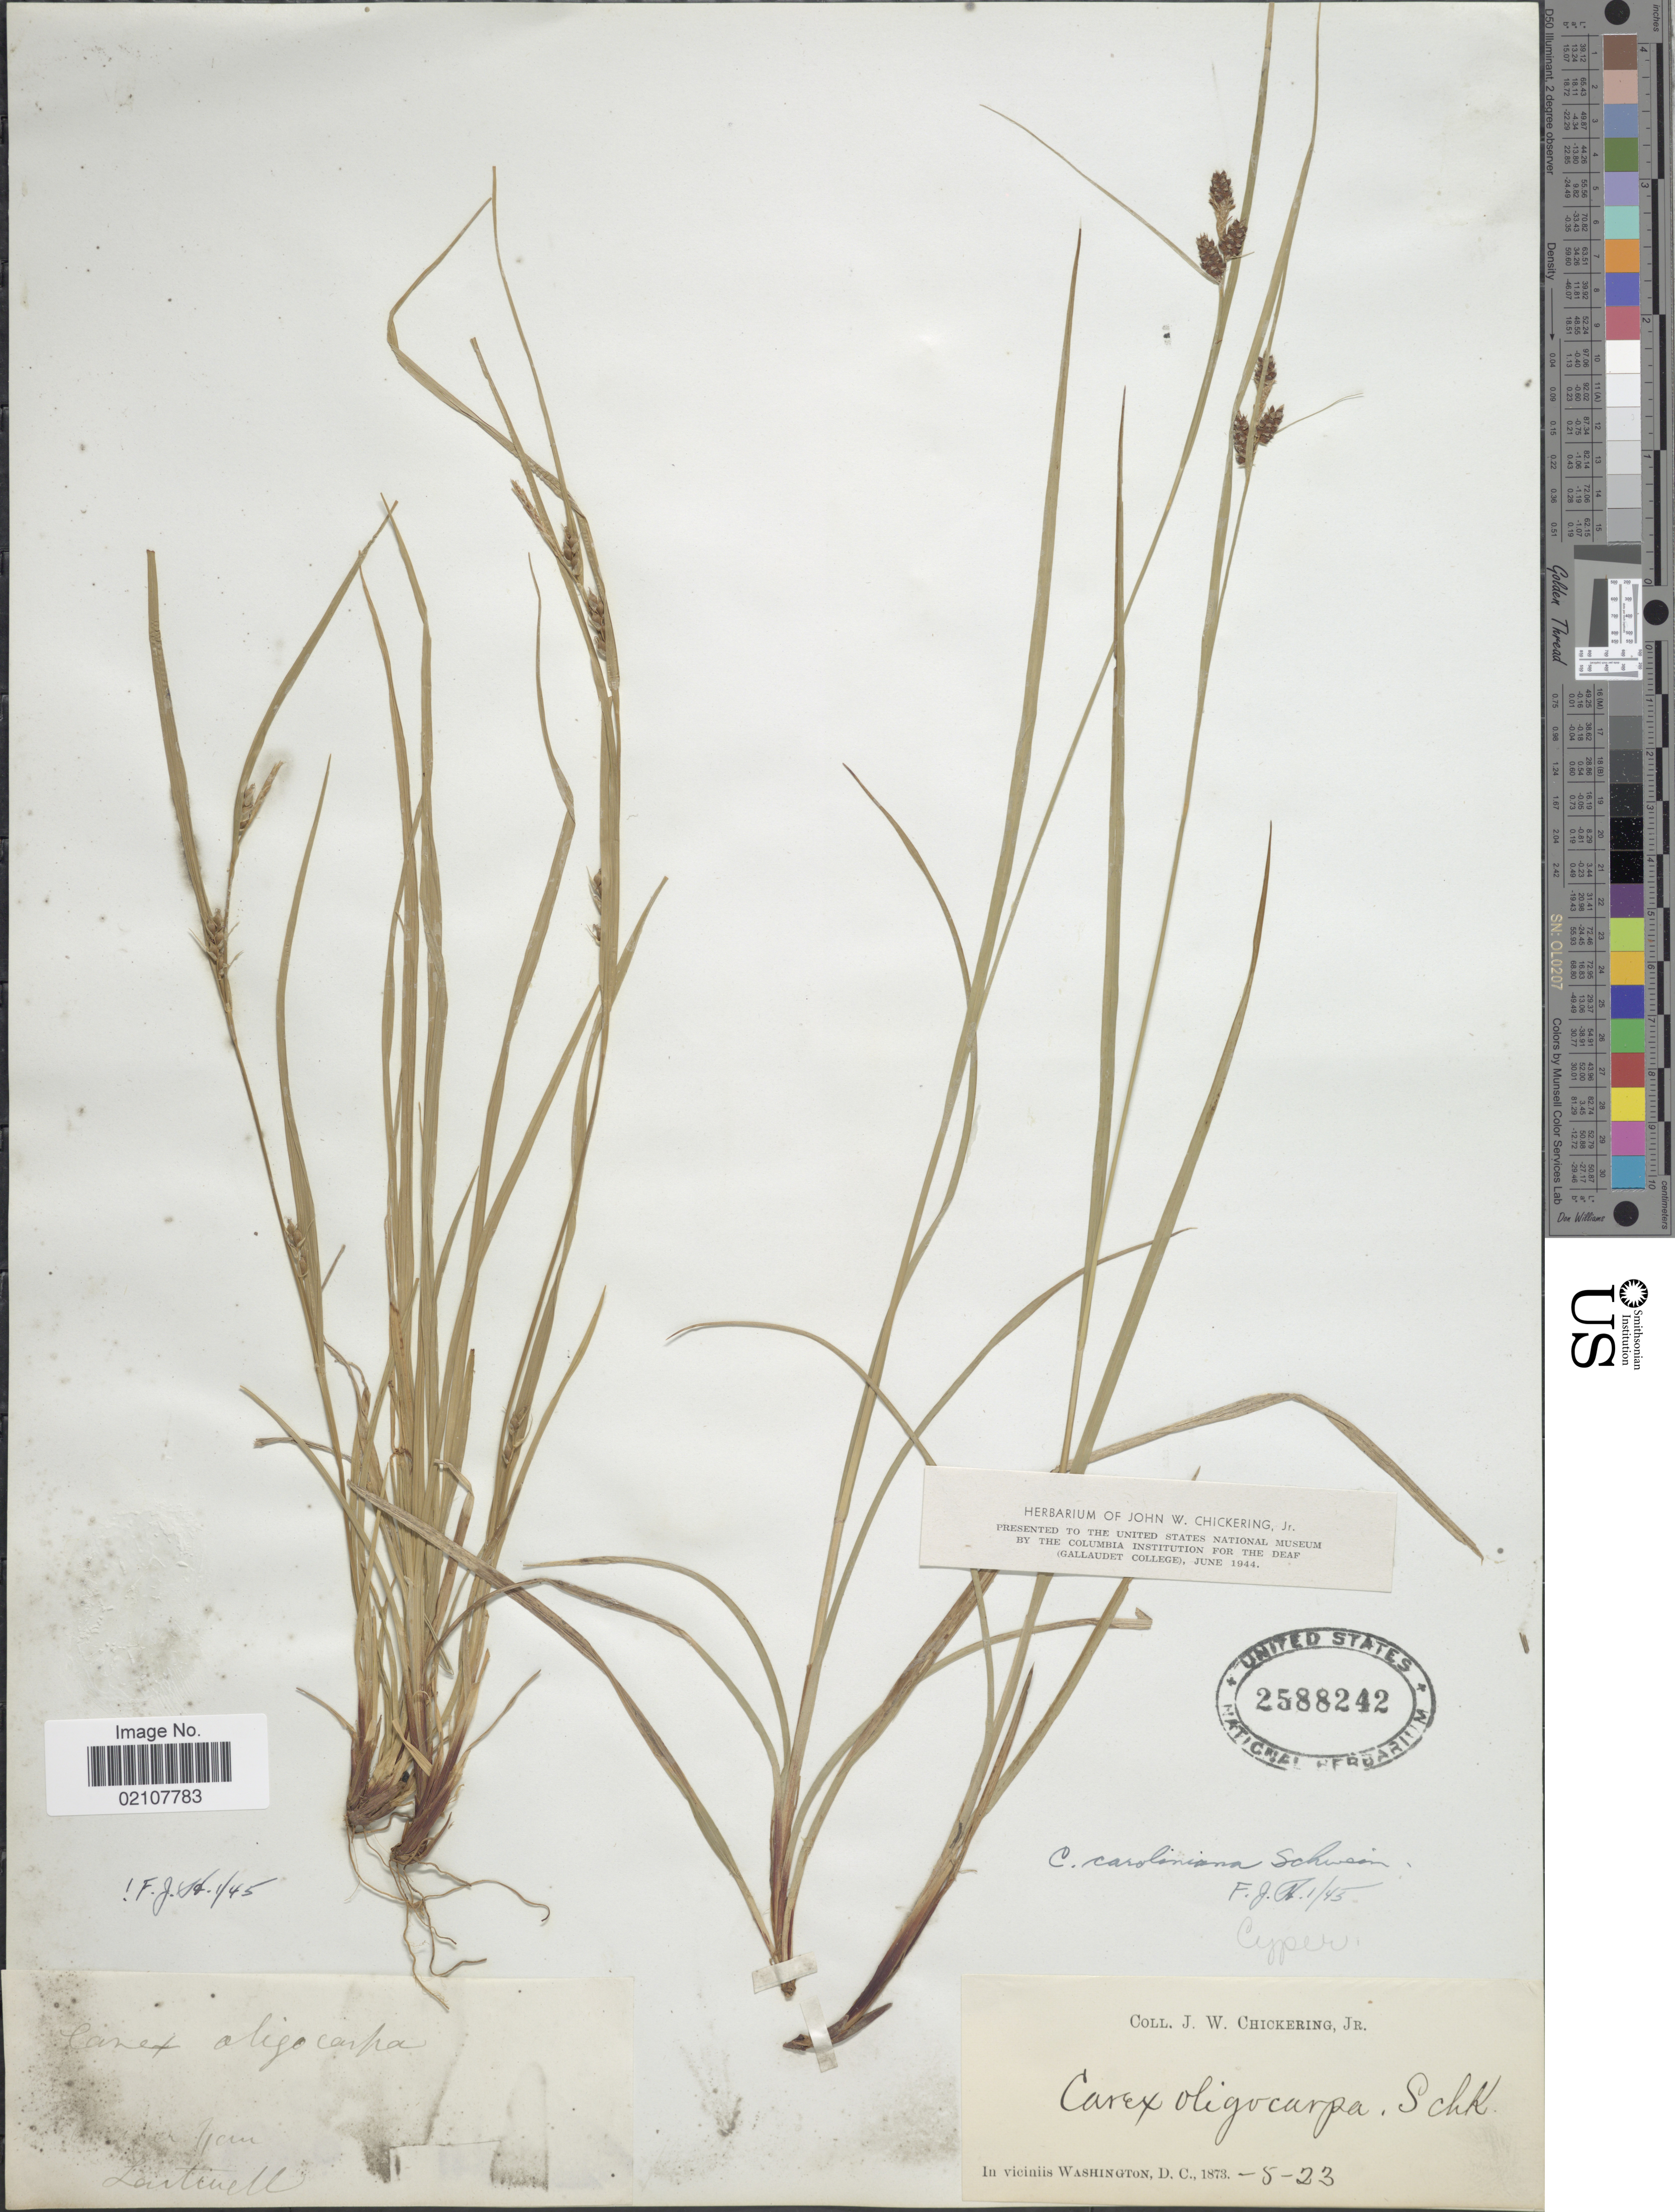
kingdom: Plantae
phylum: Tracheophyta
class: Liliopsida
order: Poales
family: Cyperaceae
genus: Carex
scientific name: Carex caroliniana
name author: Schwein.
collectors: J. W. Chickering Jr.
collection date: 1873-05-23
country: United States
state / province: District of Columbia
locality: In viciniis Washington D.C.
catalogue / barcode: US 2588242